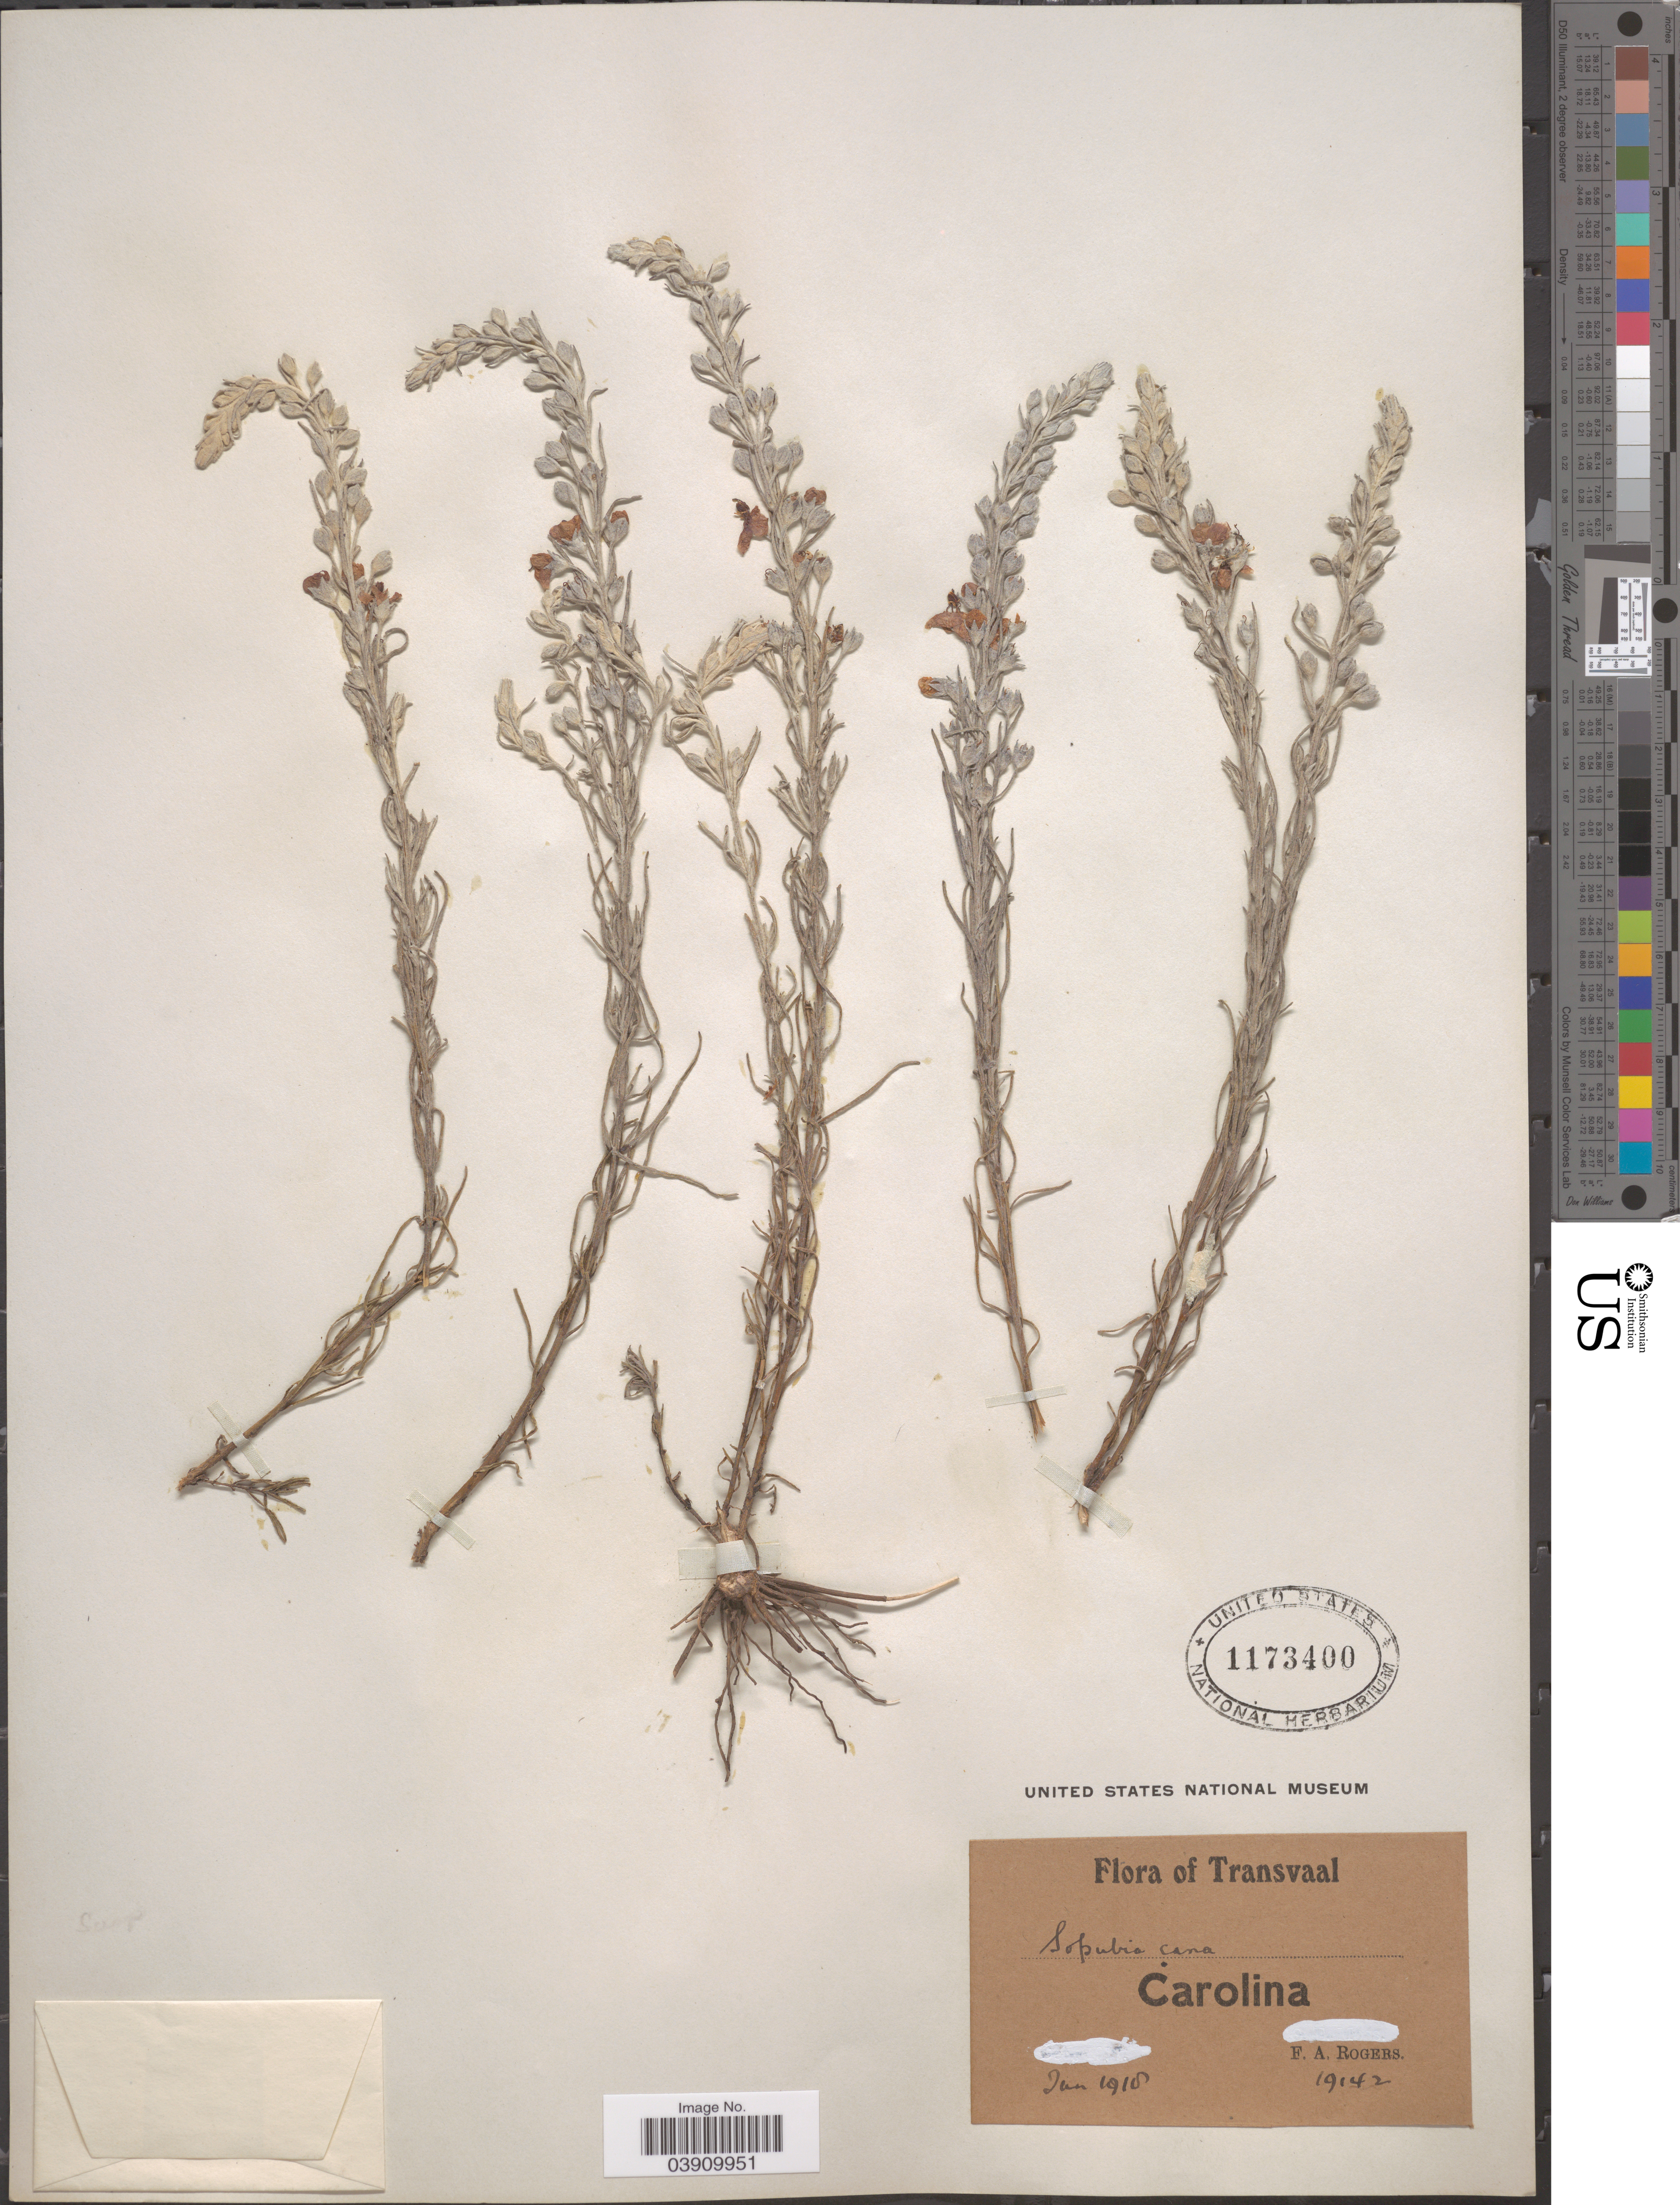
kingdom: Plantae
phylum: Tracheophyta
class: Magnoliopsida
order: Lamiales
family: Orobanchaceae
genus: Sopubia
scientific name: Sopubia cana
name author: Harv.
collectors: F. A. Rogers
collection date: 1918-01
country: South Africa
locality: Transvaal. Carolina.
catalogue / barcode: US 1173400